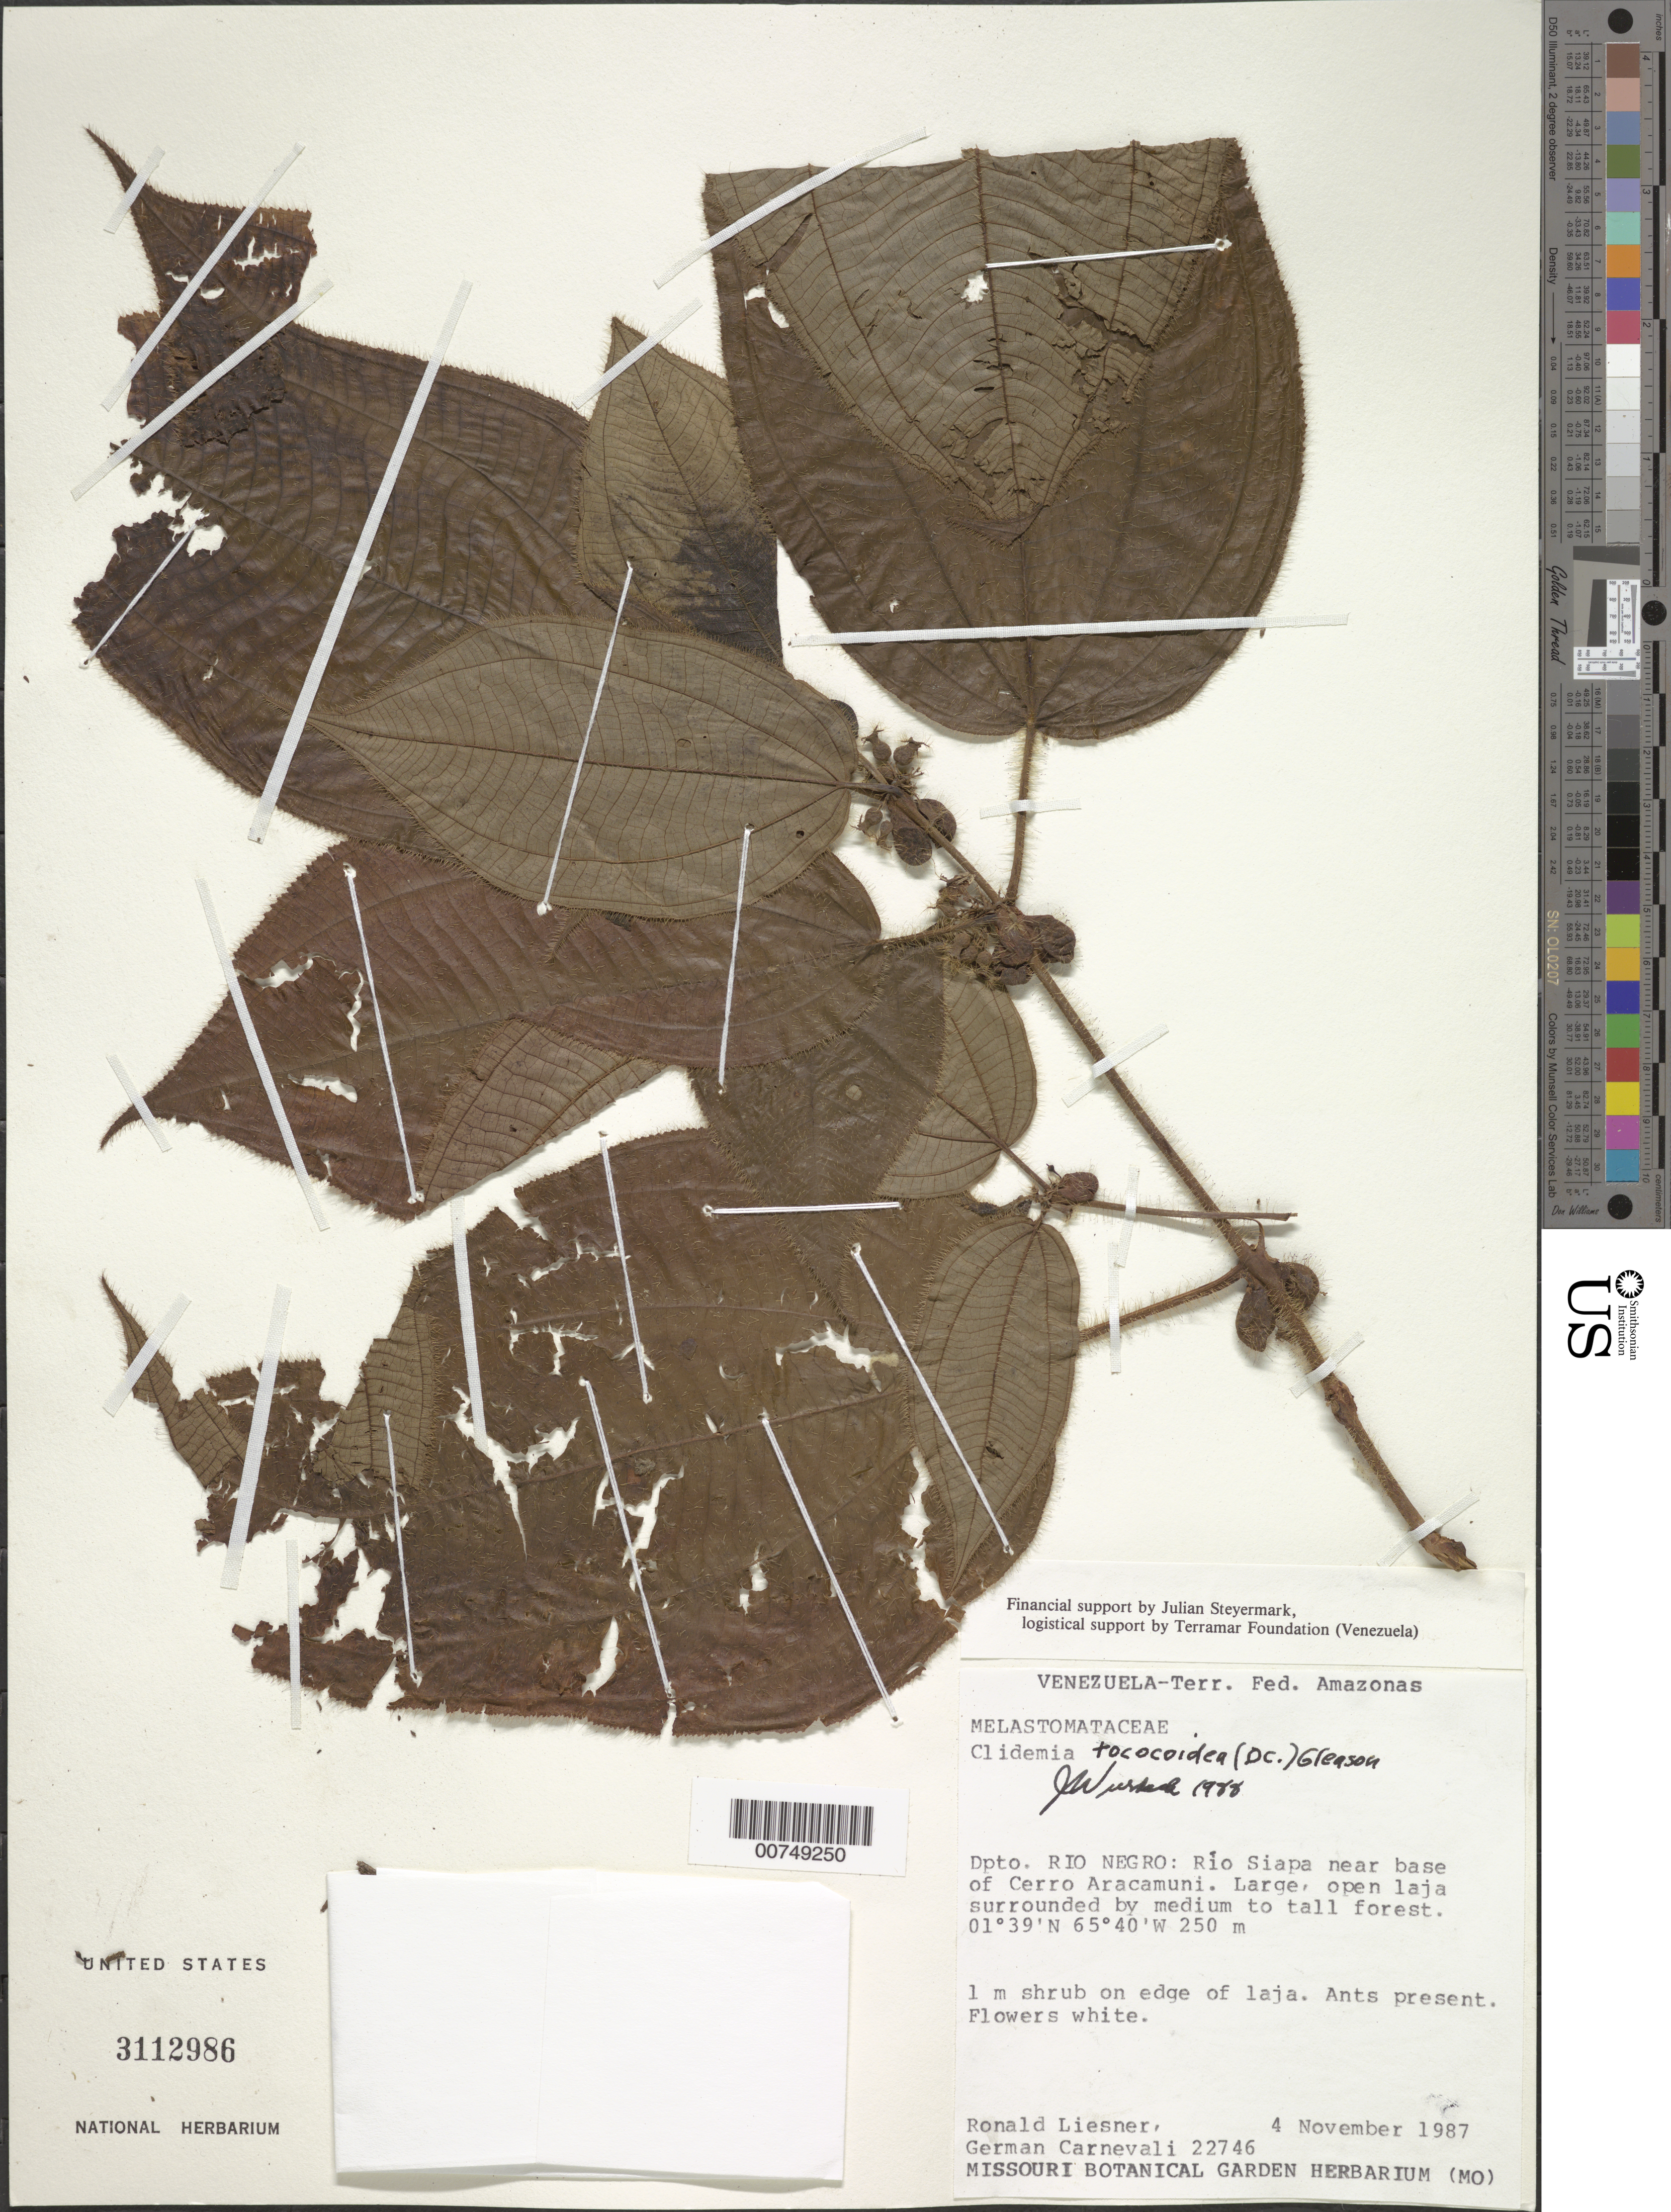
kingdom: Plantae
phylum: Tracheophyta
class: Magnoliopsida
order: Myrtales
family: Melastomataceae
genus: Clidemia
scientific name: Clidemia tococoidea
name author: (DC.) Gleason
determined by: Wurdack, John J., (US), US (UNITED STATES)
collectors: R. L. Liesner & G. Carnevali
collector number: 22746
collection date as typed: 4-Nov-87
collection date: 1987-11-04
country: Venezuela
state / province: Amazonas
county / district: Río Negro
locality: Río Siapa, near base of Cerro Aracamuni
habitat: Large open laja surrounded by medium to tall forest; edge of laja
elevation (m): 250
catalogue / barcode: US 3112986